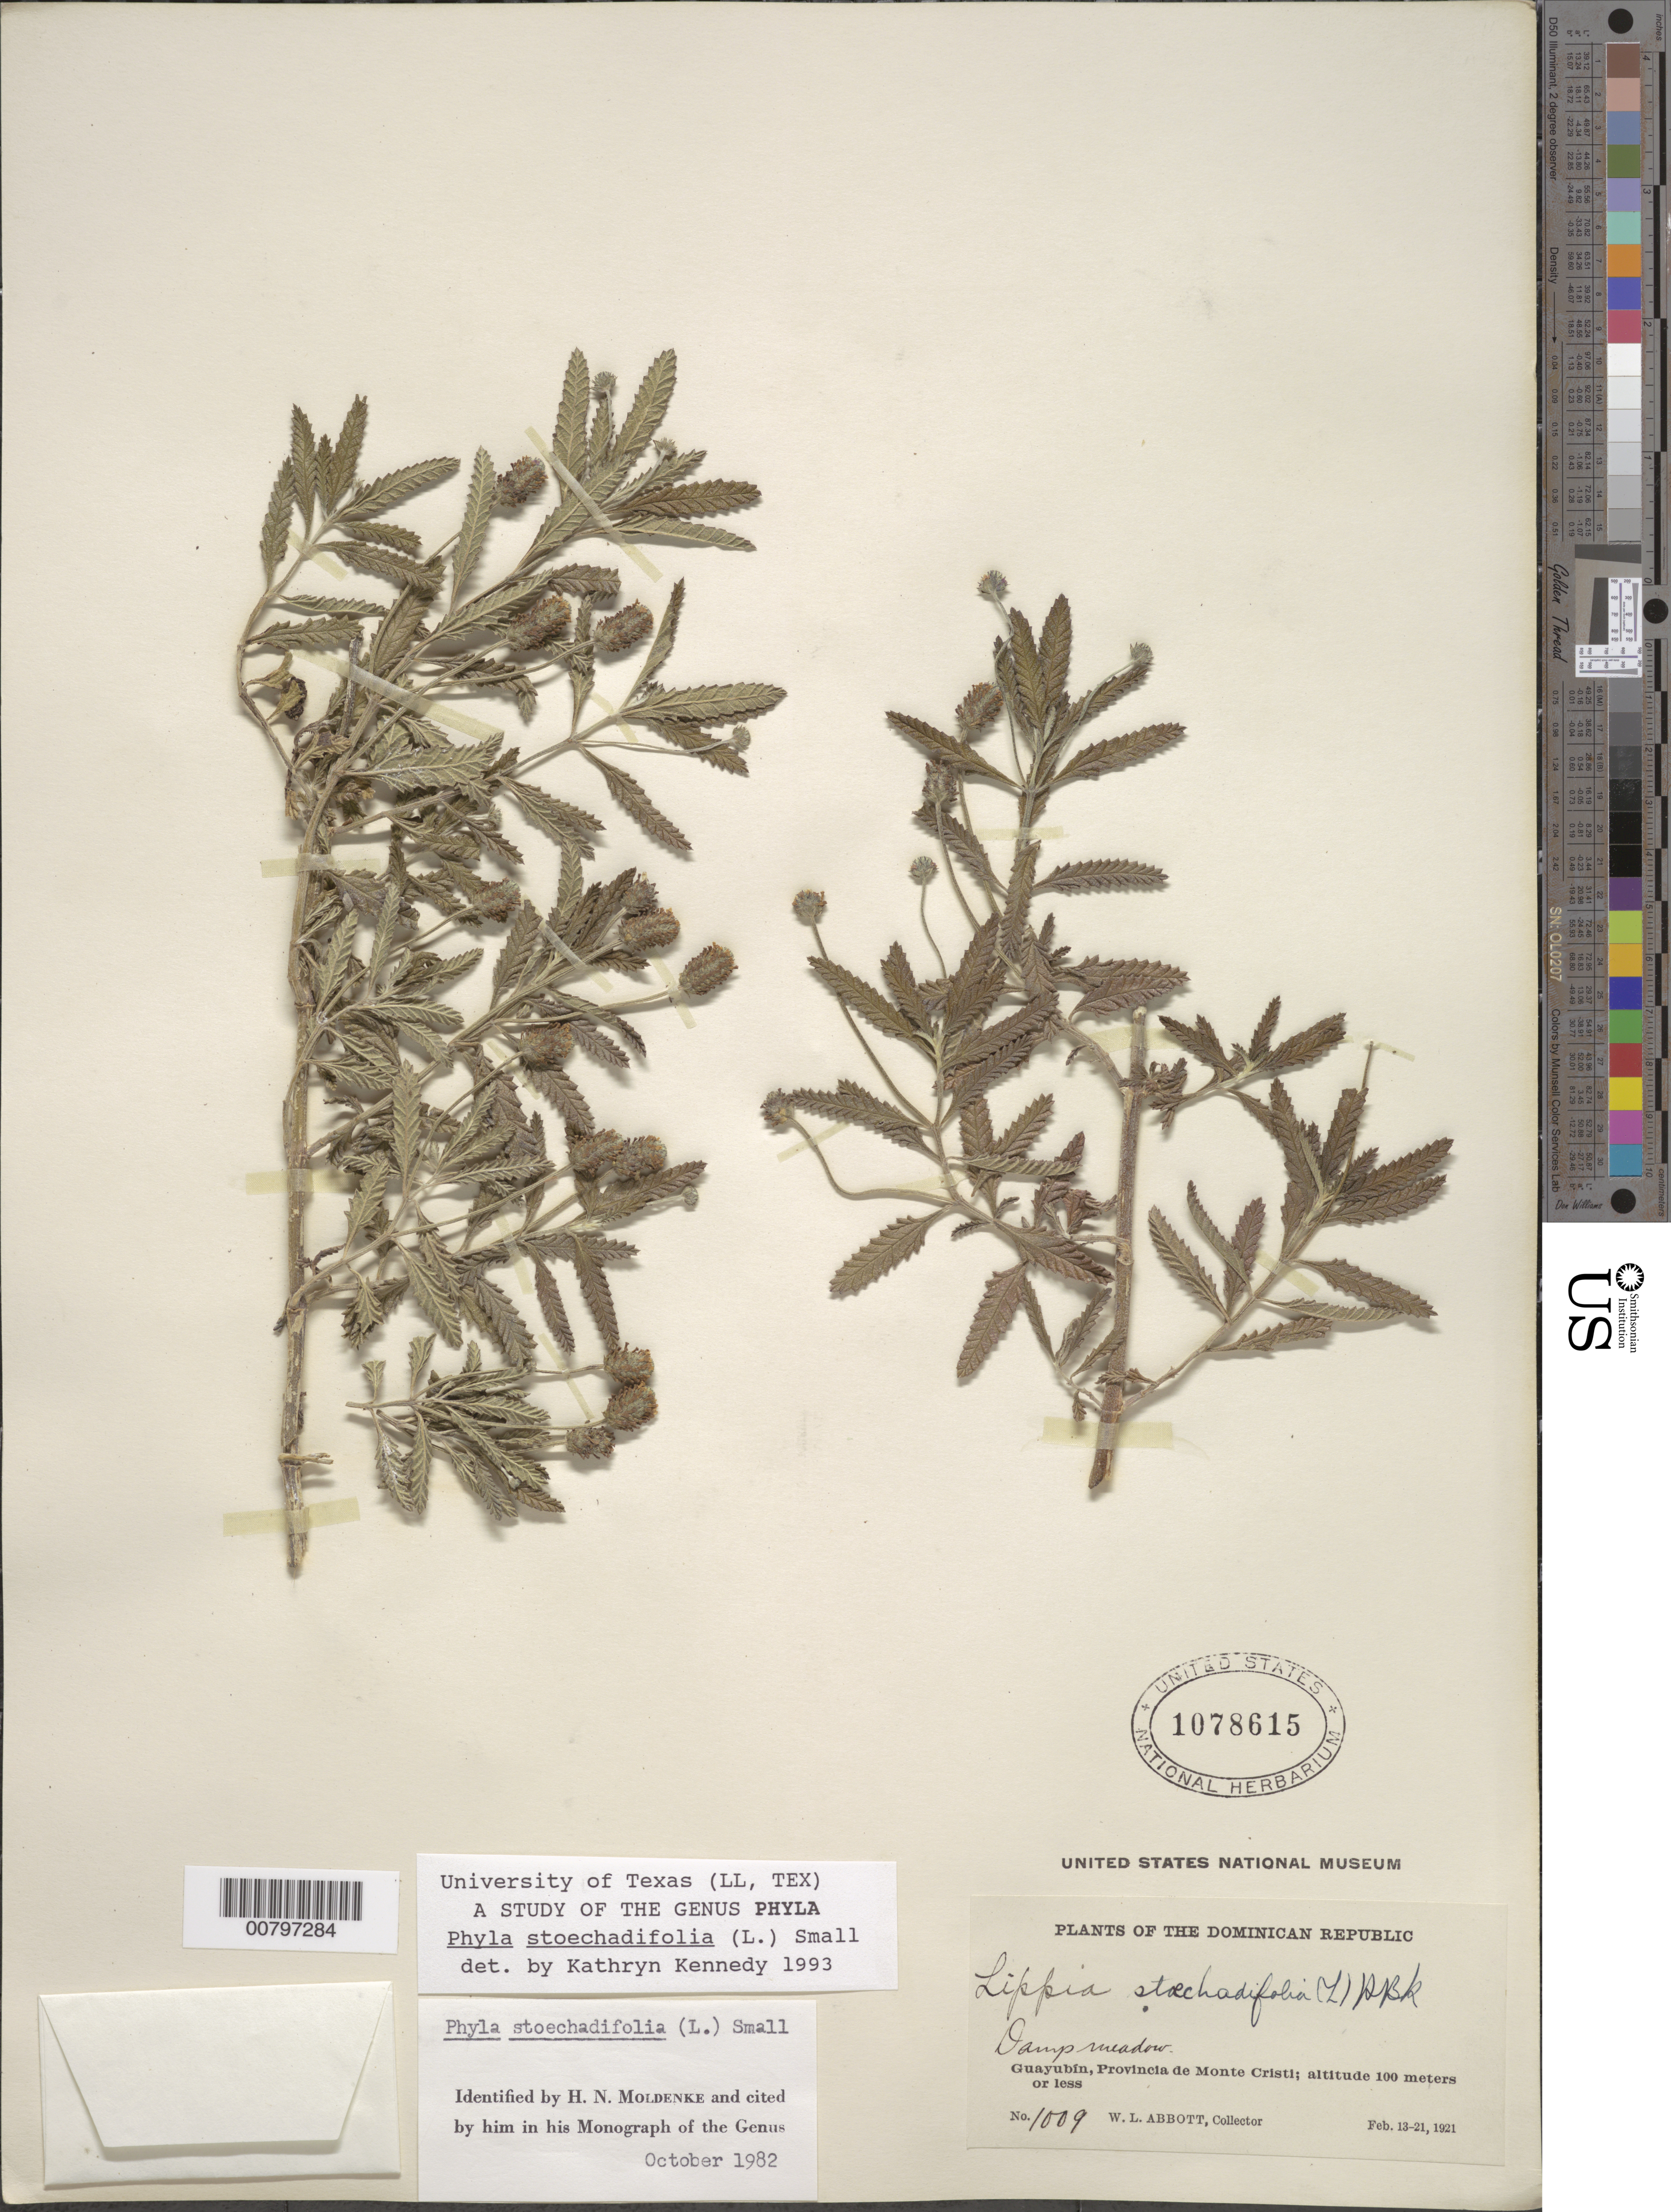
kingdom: Plantae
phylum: Tracheophyta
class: Magnoliopsida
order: Lamiales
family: Verbenaceae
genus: Phyla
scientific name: Phyla stoechadifolia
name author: (L.) Small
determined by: Kennedy, K.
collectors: W. L. Abbott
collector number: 1009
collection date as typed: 13 Feb 1921 to 21 Feb 1922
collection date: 1921-02-13/1922-02-21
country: Dominican Republic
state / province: Monte Cristi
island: Hispaniola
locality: Guayubín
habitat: Damp meadow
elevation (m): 100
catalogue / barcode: US 1078615